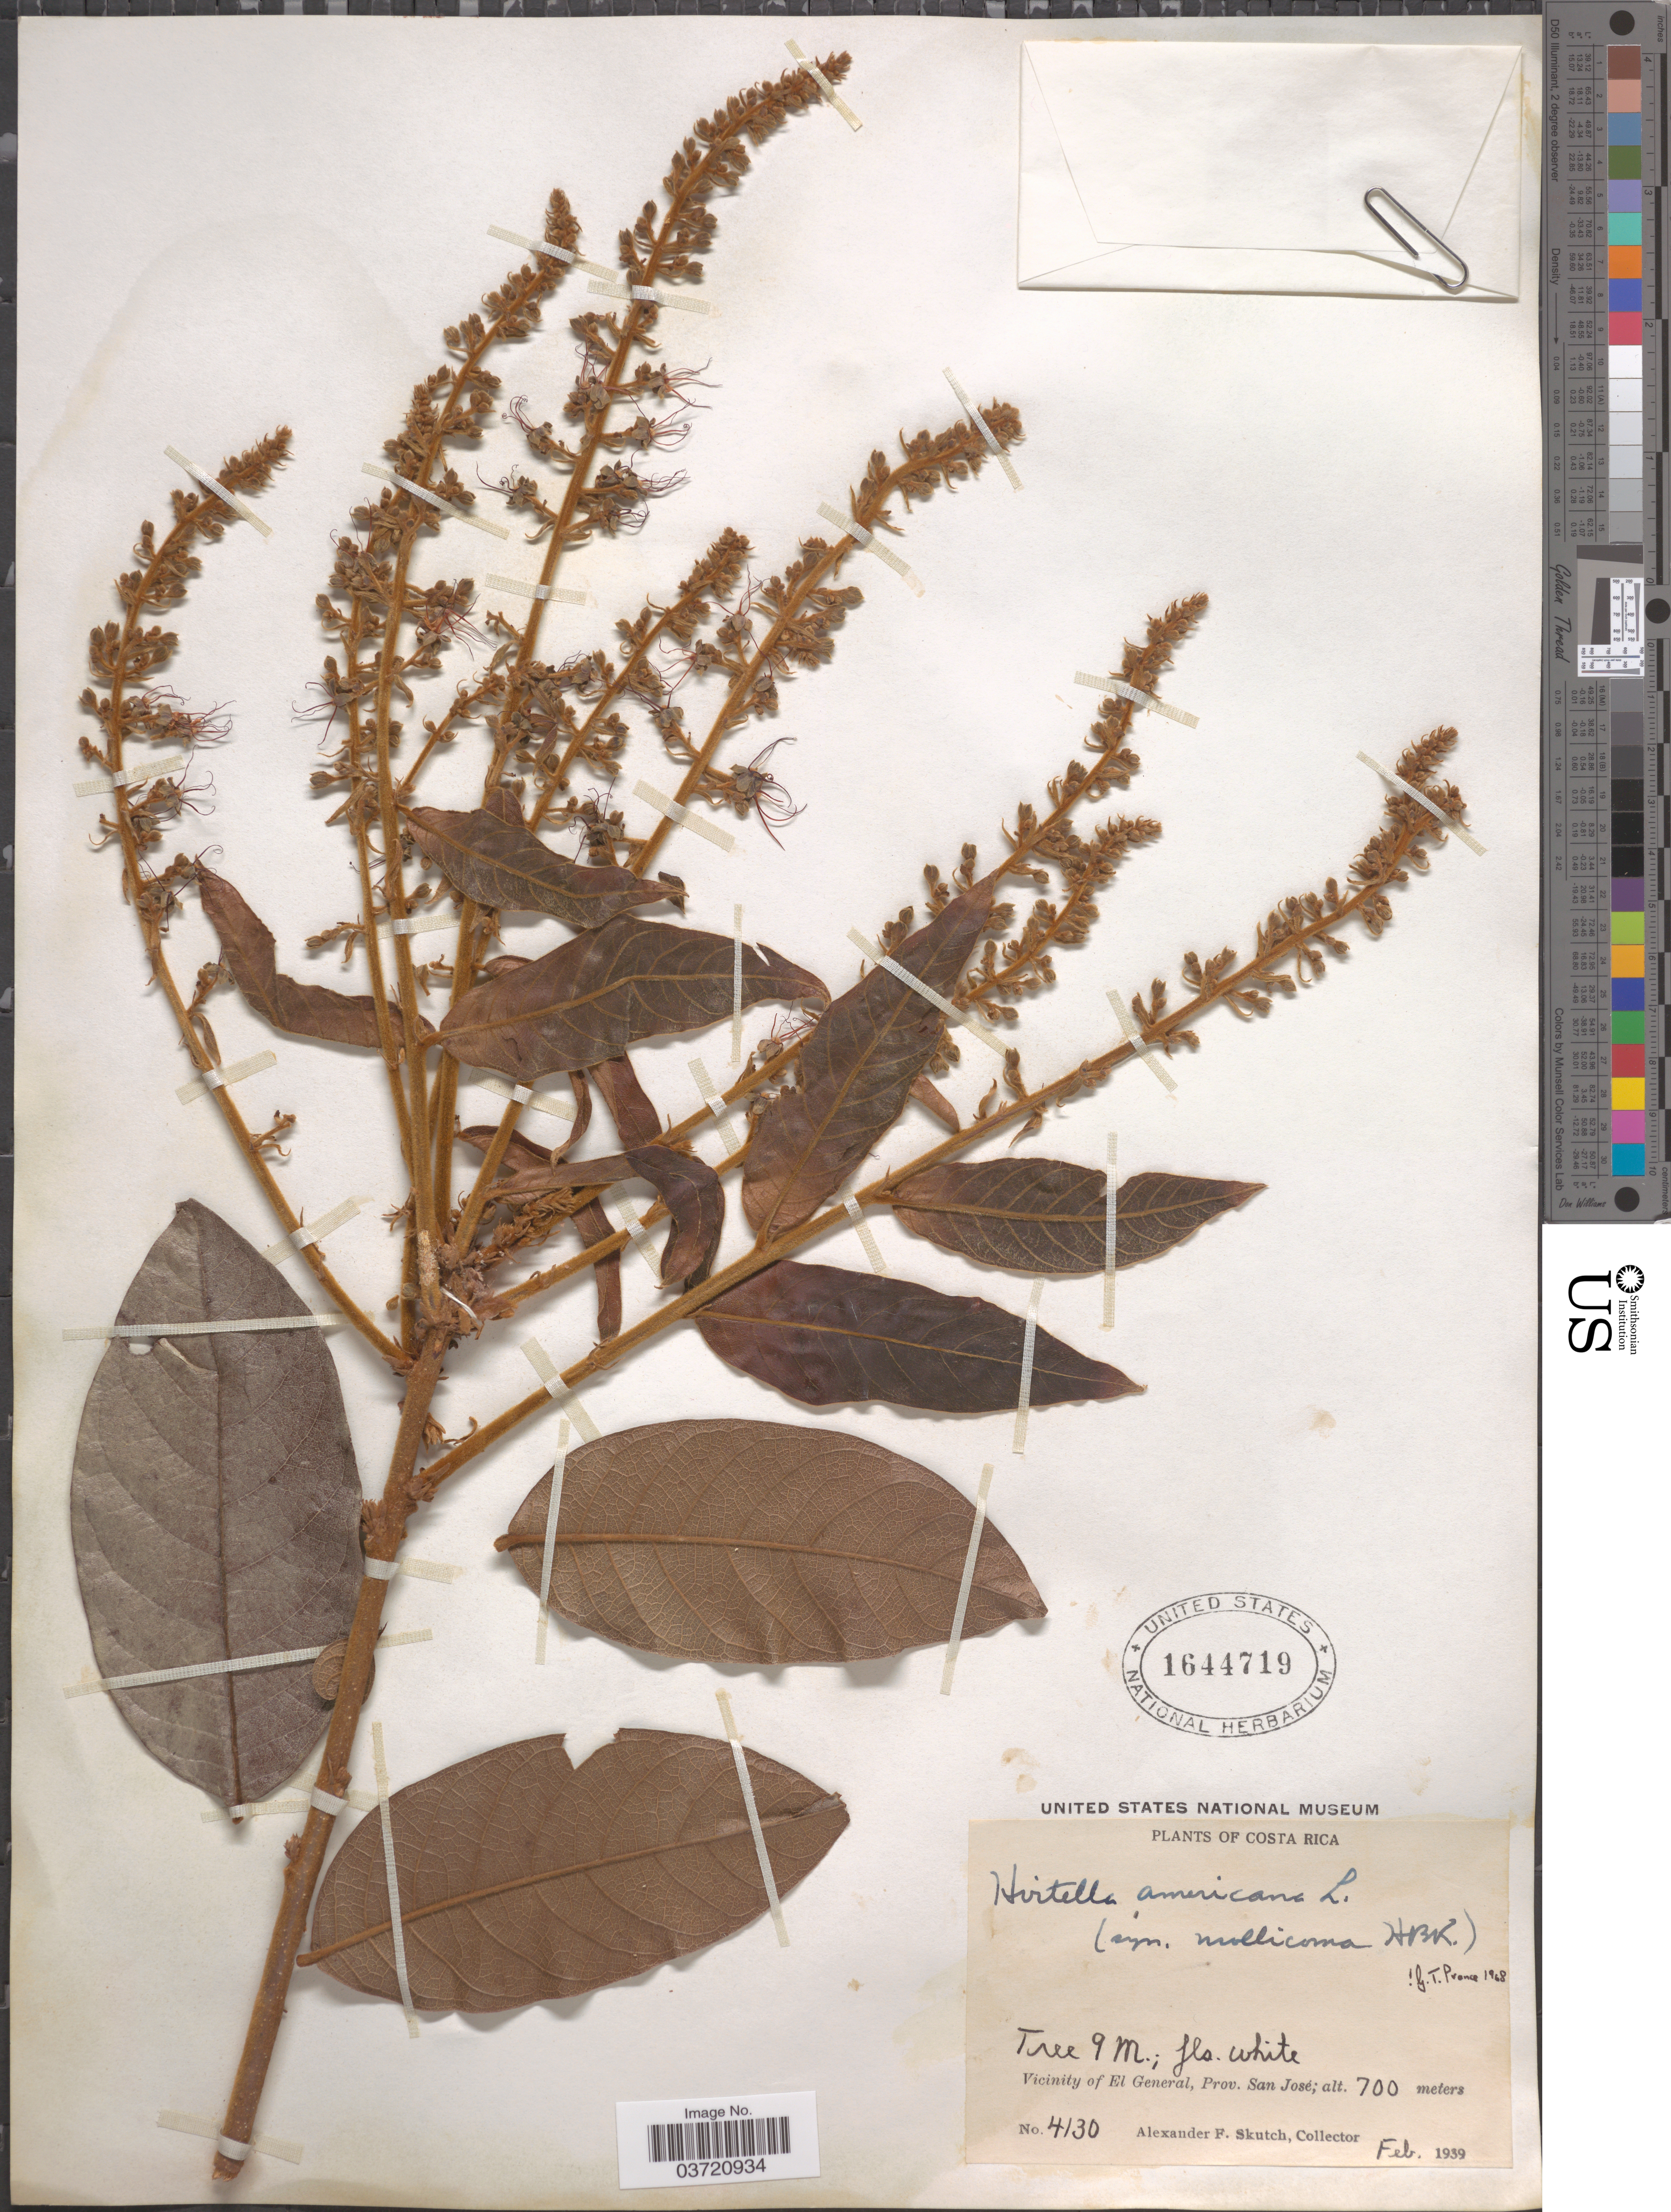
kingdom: Plantae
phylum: Tracheophyta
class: Magnoliopsida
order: Malpighiales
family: Chrysobalanaceae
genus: Hirtella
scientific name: Hirtella americana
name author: L.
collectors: A. F. Skutch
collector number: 4130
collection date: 1939-02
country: Costa Rica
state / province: San José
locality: Vicinity of El General.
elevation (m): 700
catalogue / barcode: US 1644719